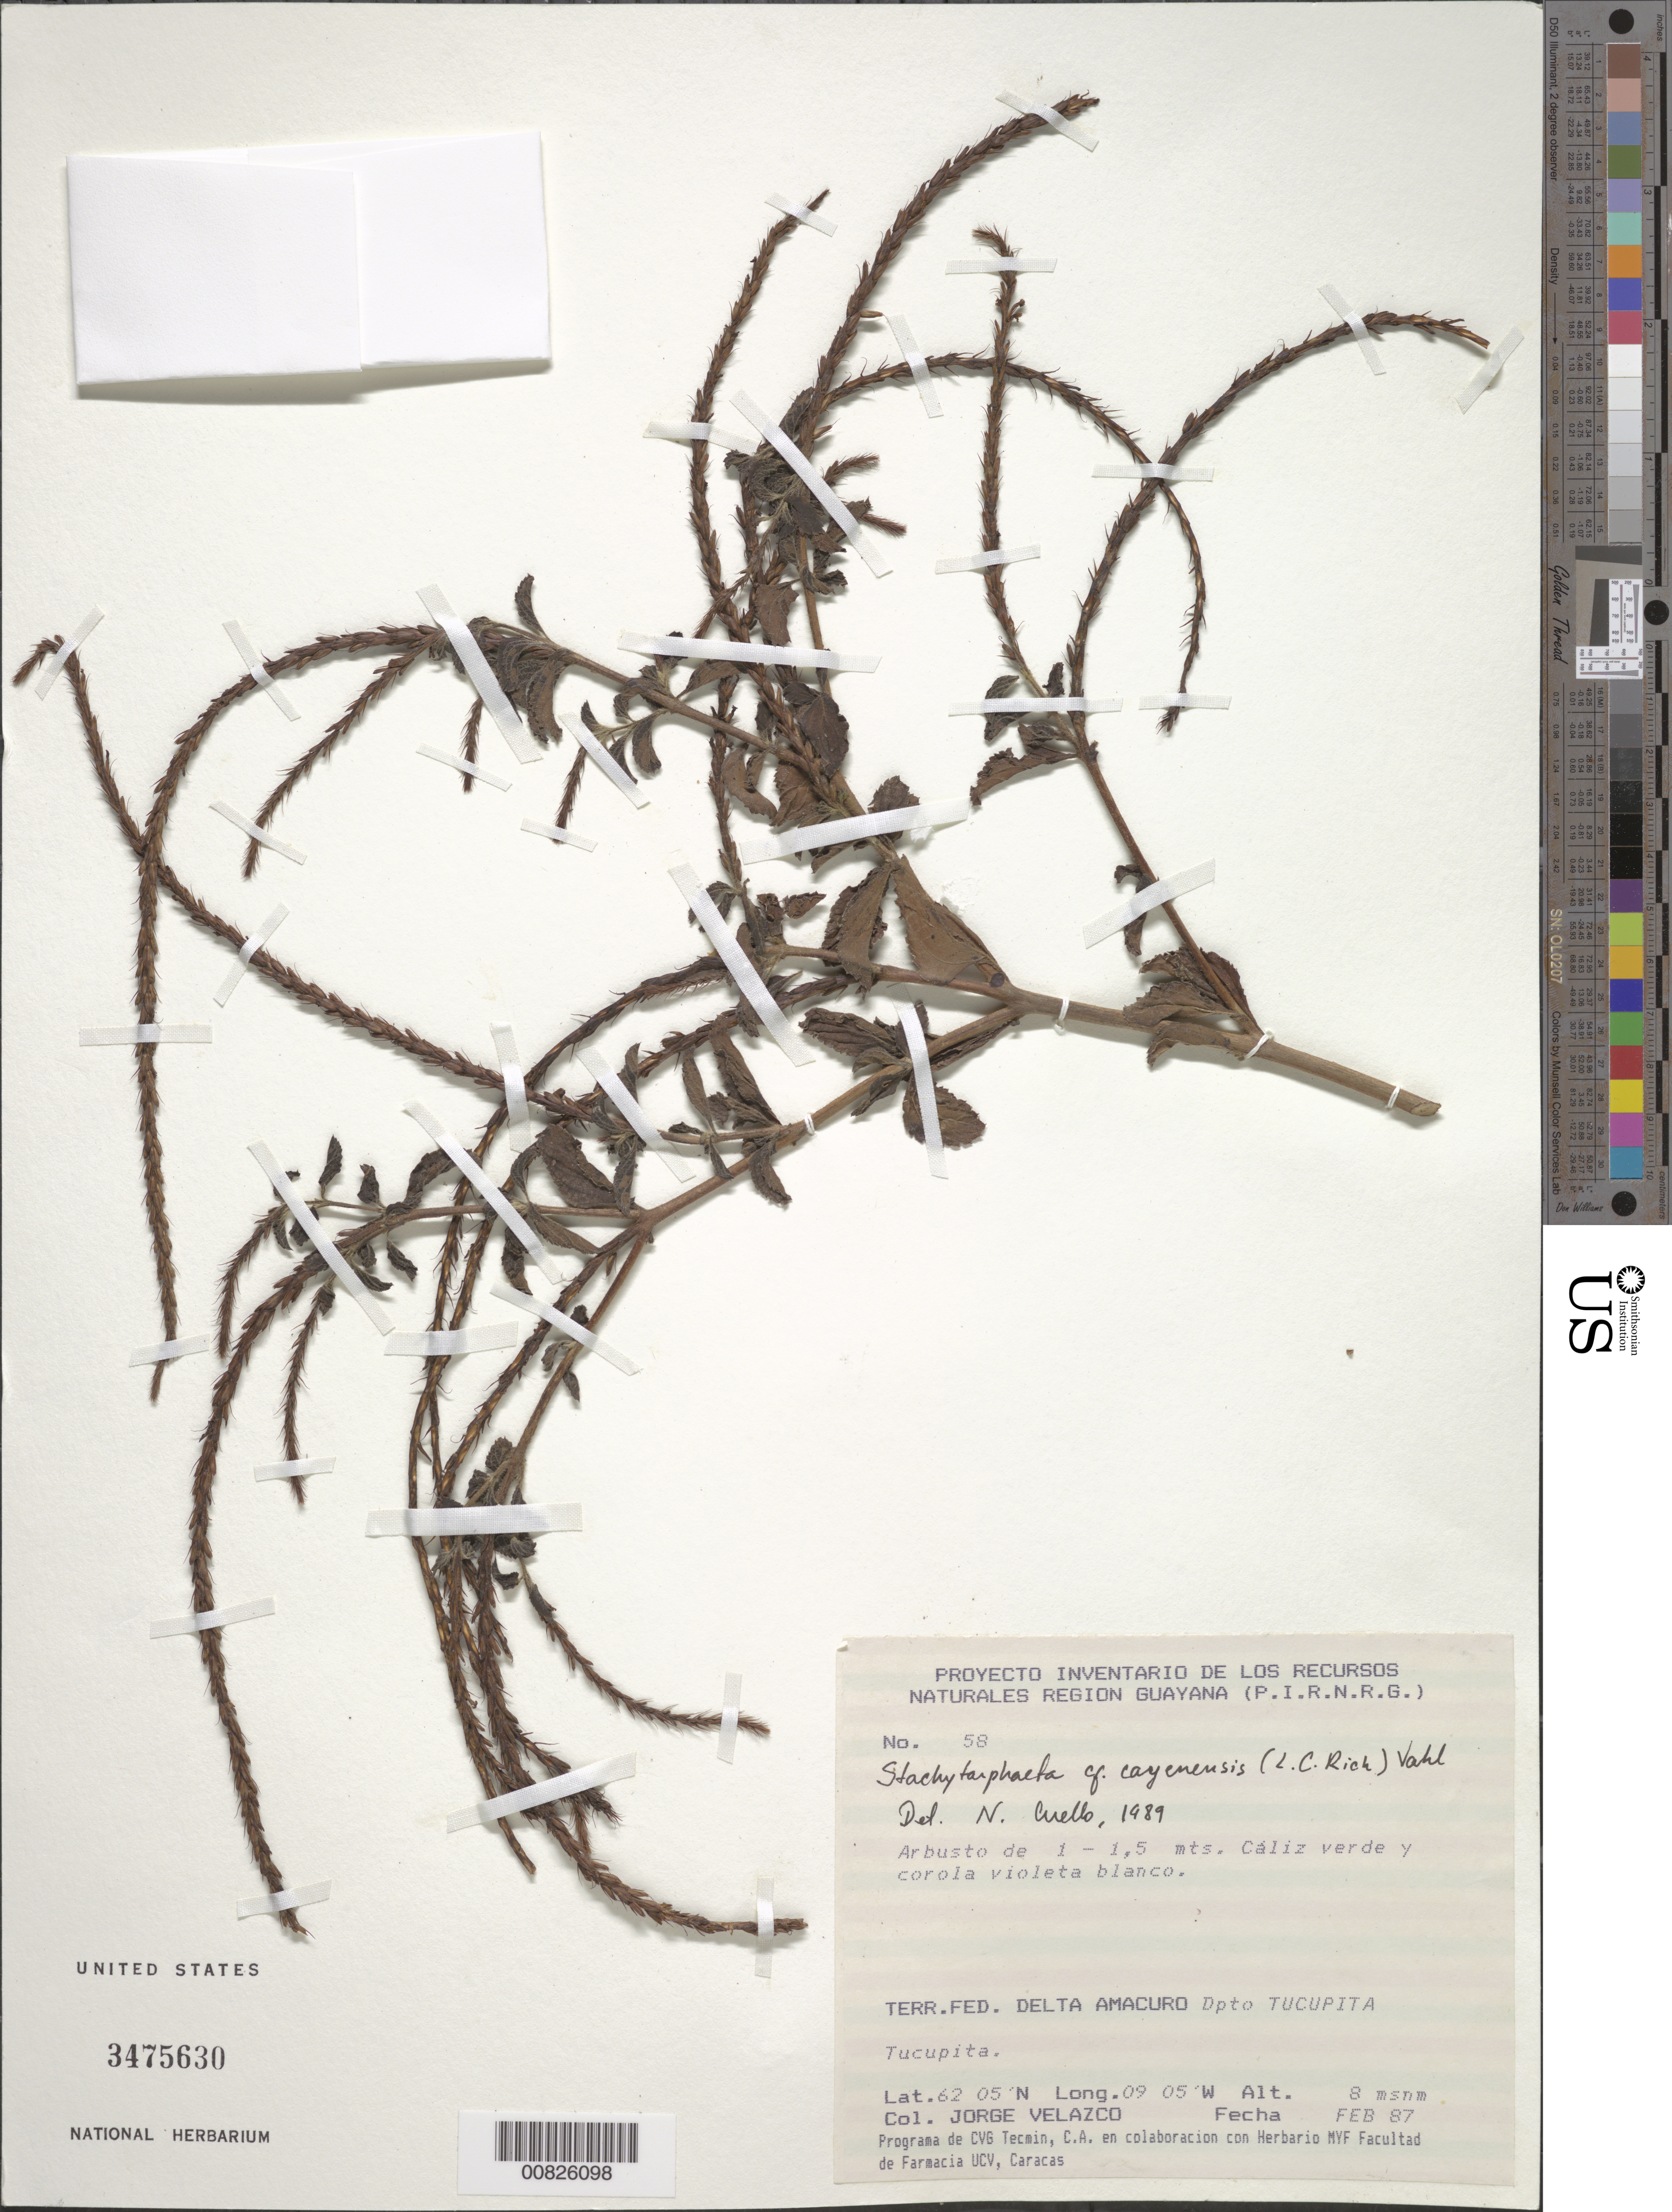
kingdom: Plantae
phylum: Tracheophyta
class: Magnoliopsida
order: Lamiales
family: Verbenaceae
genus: Stachytarpheta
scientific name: Stachytarpheta cayennensis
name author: (Rich.) Vahl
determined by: Cuello, Nidia L.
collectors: J. Velazco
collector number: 58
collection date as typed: Feb-87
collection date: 1987-02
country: Venezuela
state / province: Delta Amacuro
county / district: Tucupita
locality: Tucupita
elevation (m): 8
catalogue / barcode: US 3475630